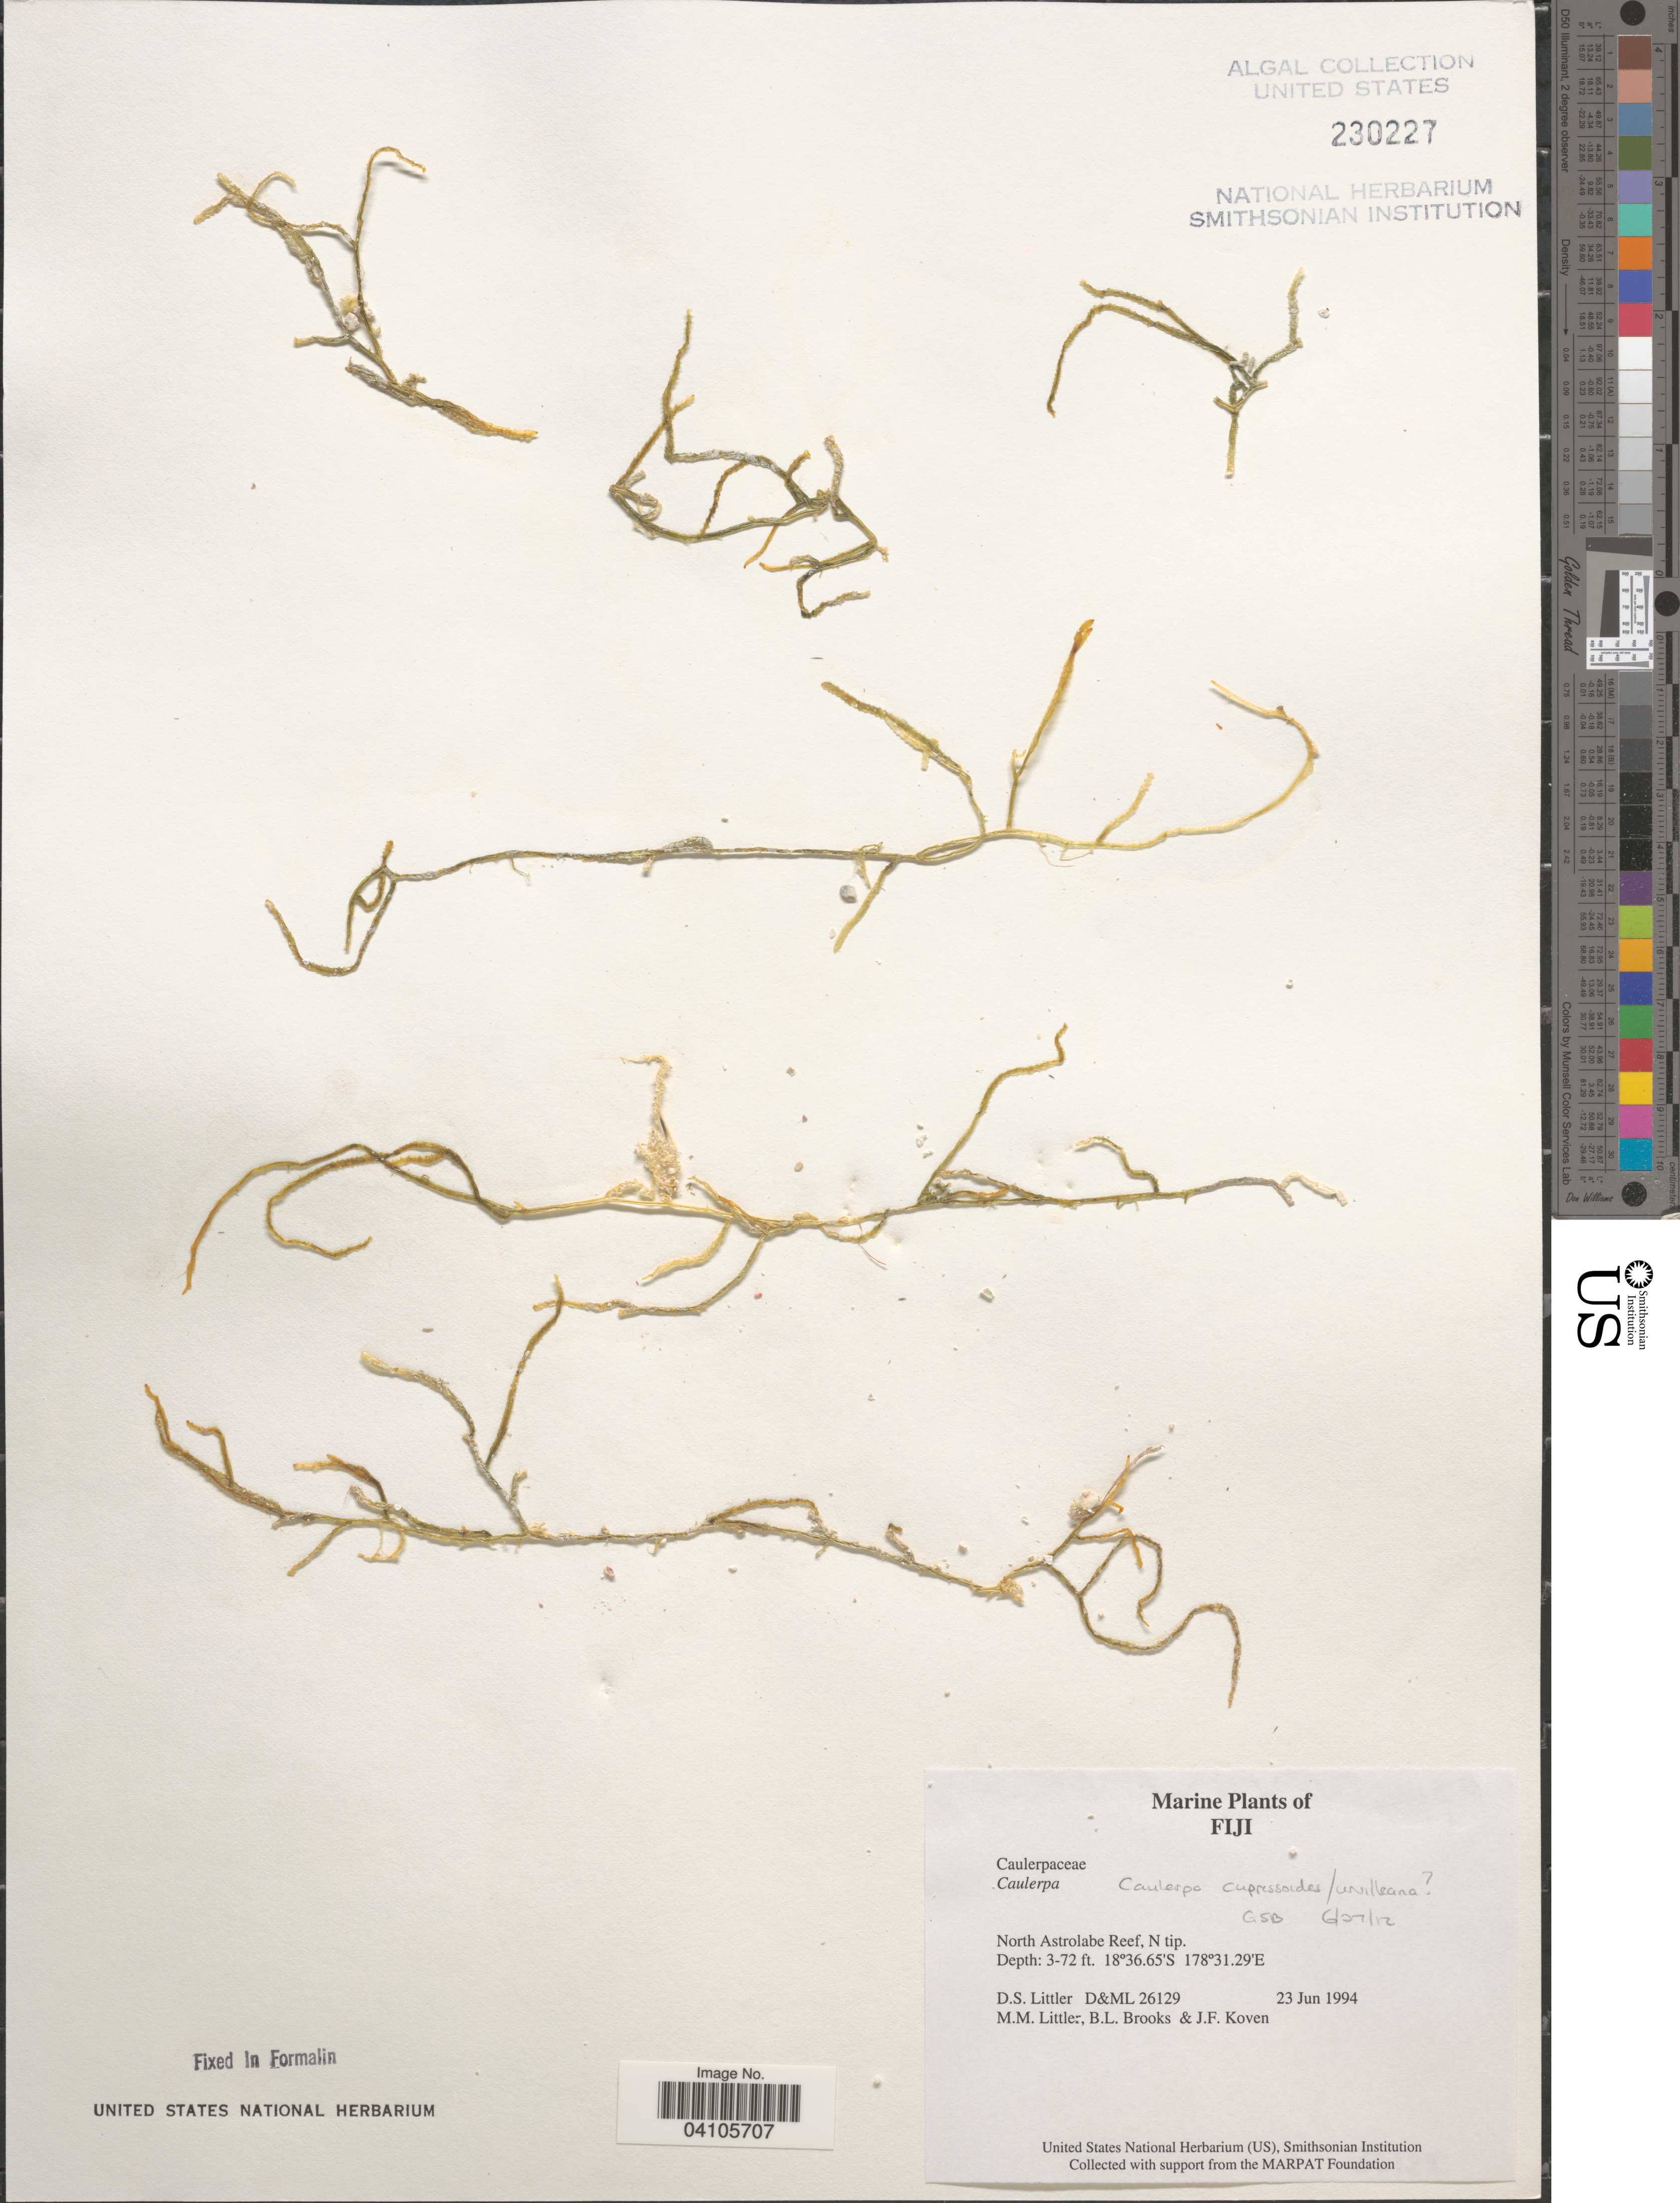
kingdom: Plantae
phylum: Chlorophyta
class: Ulvophyceae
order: Bryopsidales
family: Caulerpaceae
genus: Caulerpa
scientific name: Caulerpa cupressoides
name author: (Vahl) C. Agardh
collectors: D. S. Littler, B. Brooks & J. Koven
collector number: D&ML 26129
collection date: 1994-06-23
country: Fiji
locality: North Astrolabe Reef, N tip.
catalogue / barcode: US 230227